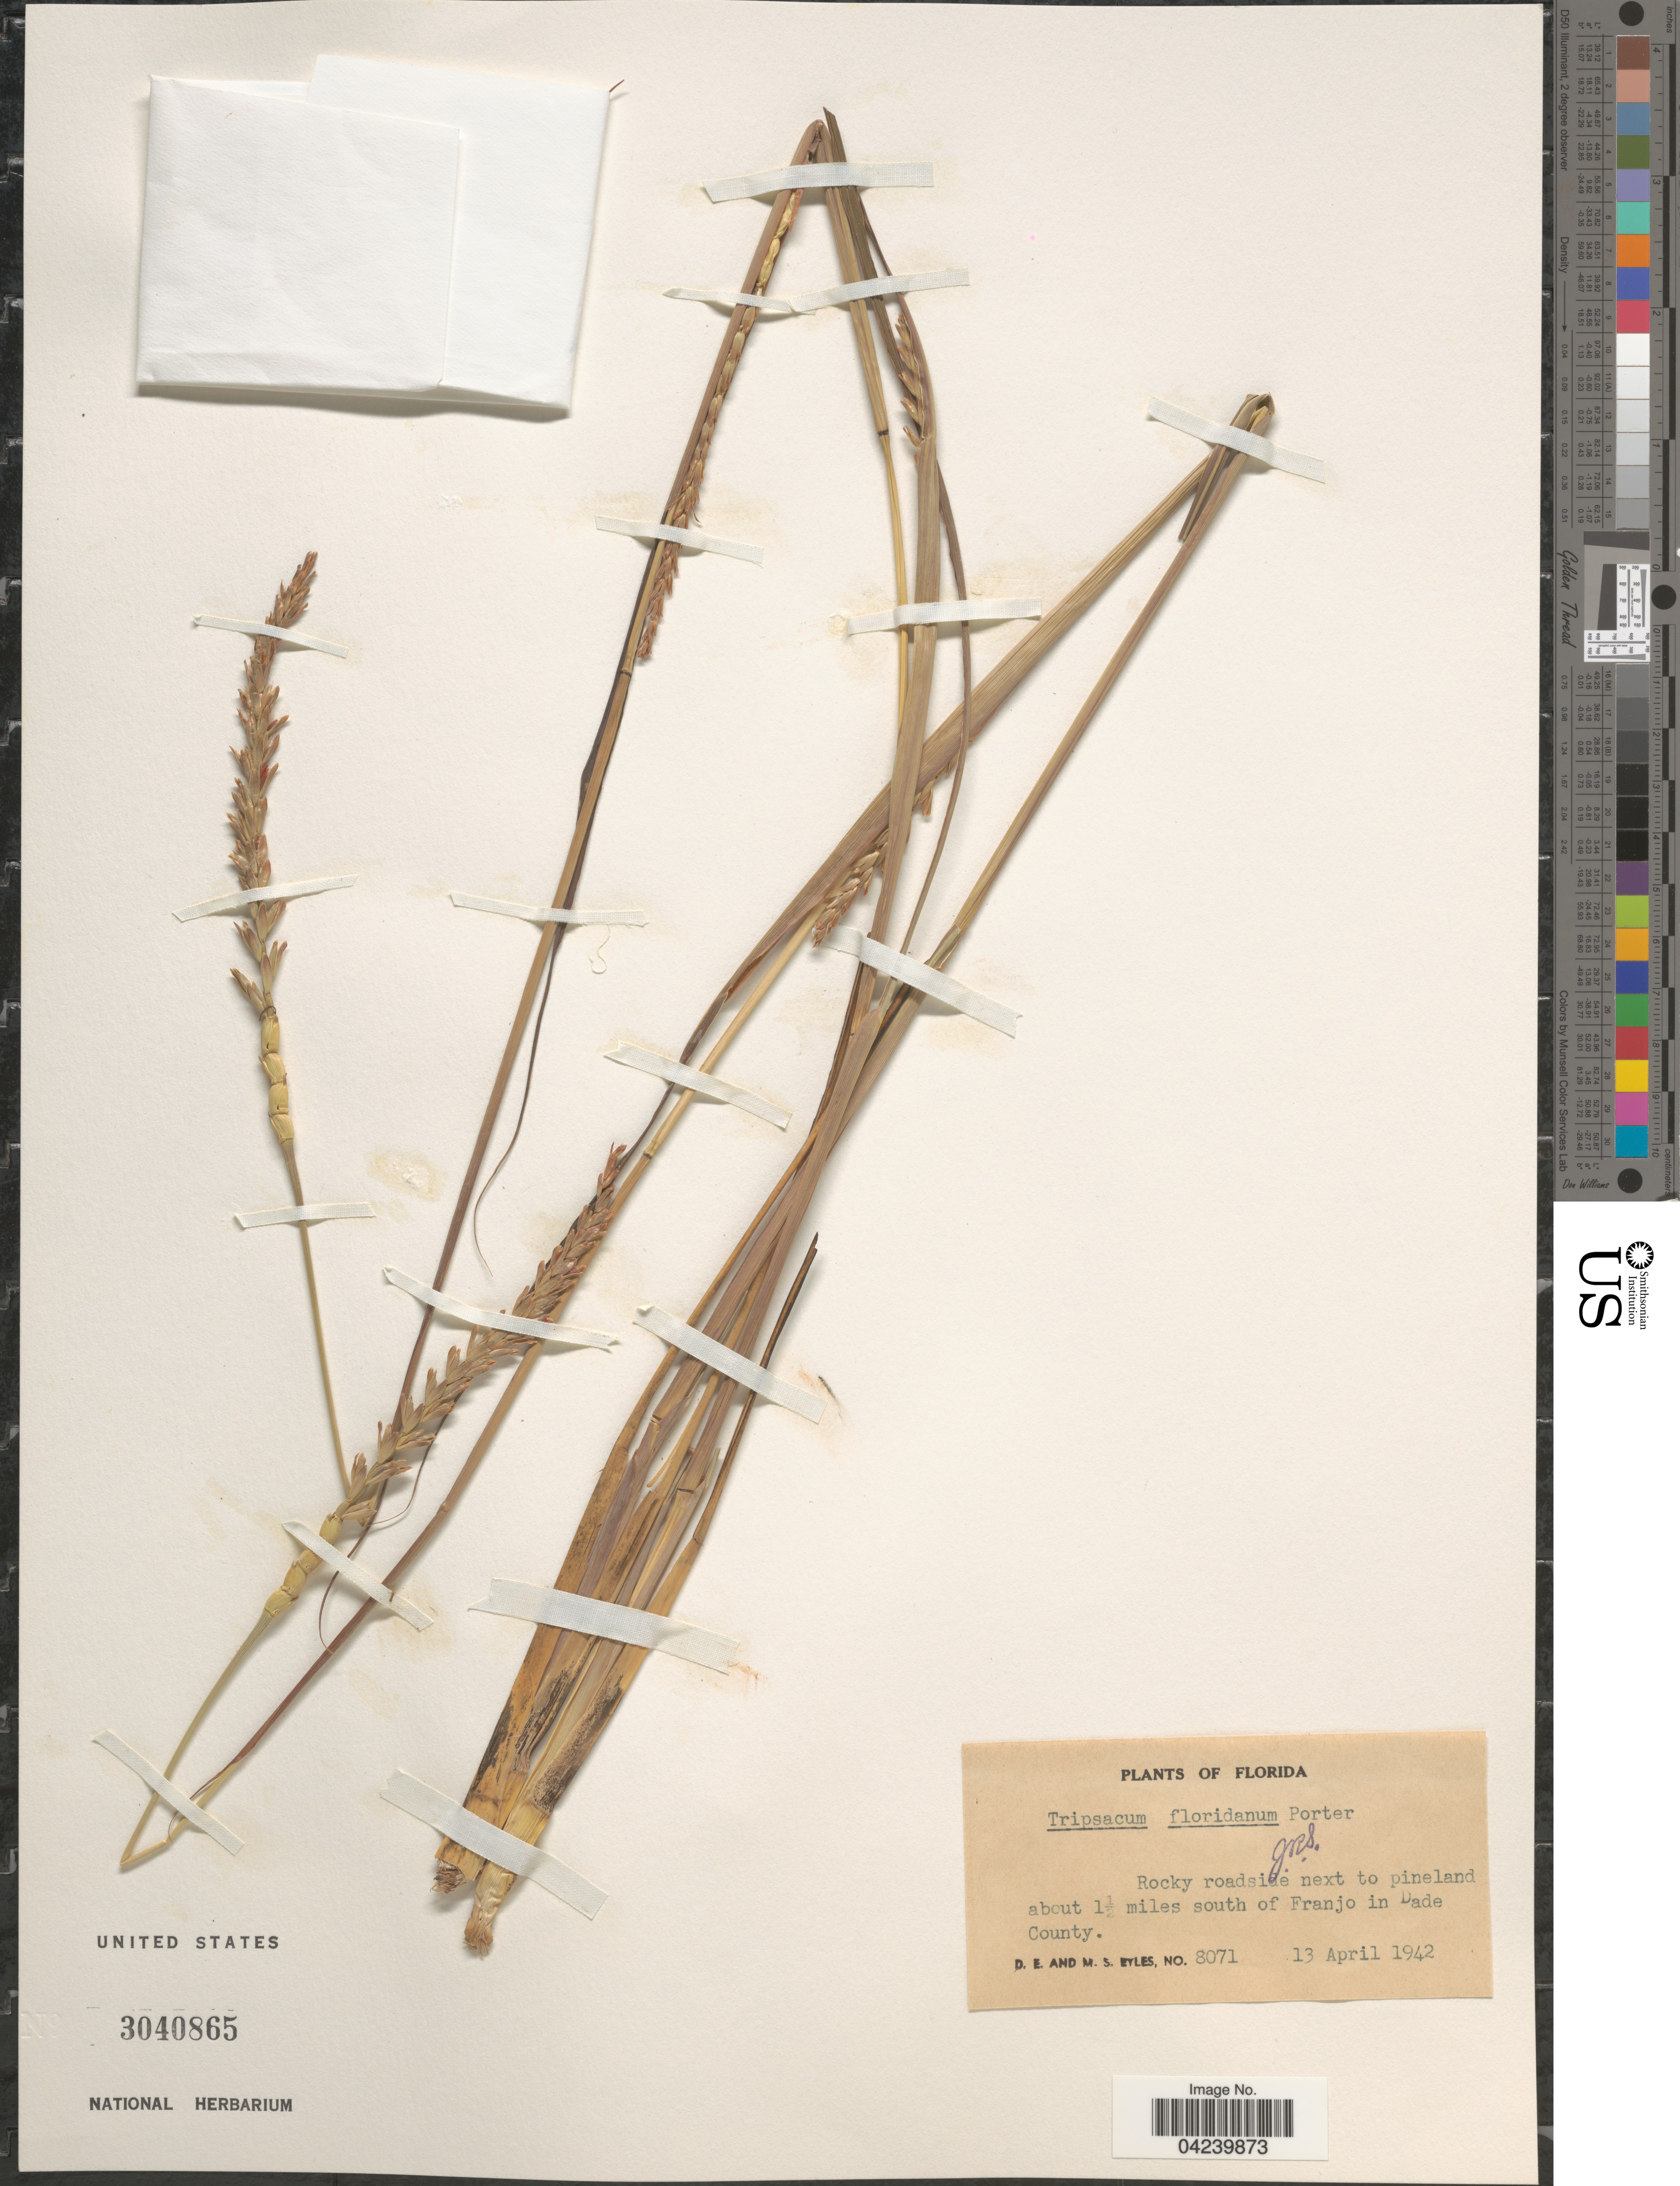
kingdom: Plantae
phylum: Tracheophyta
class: Liliopsida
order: Poales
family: Poaceae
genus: Tripsacum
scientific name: Tripsacum dactyloides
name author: (L.) L.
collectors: D. Eyles & M. Eyles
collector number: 8071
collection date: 1942-04-13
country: United States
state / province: Florida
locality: Rocky roadside next to pineland about 1½ miles south of Franjo in Dade County.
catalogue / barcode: US 3040865